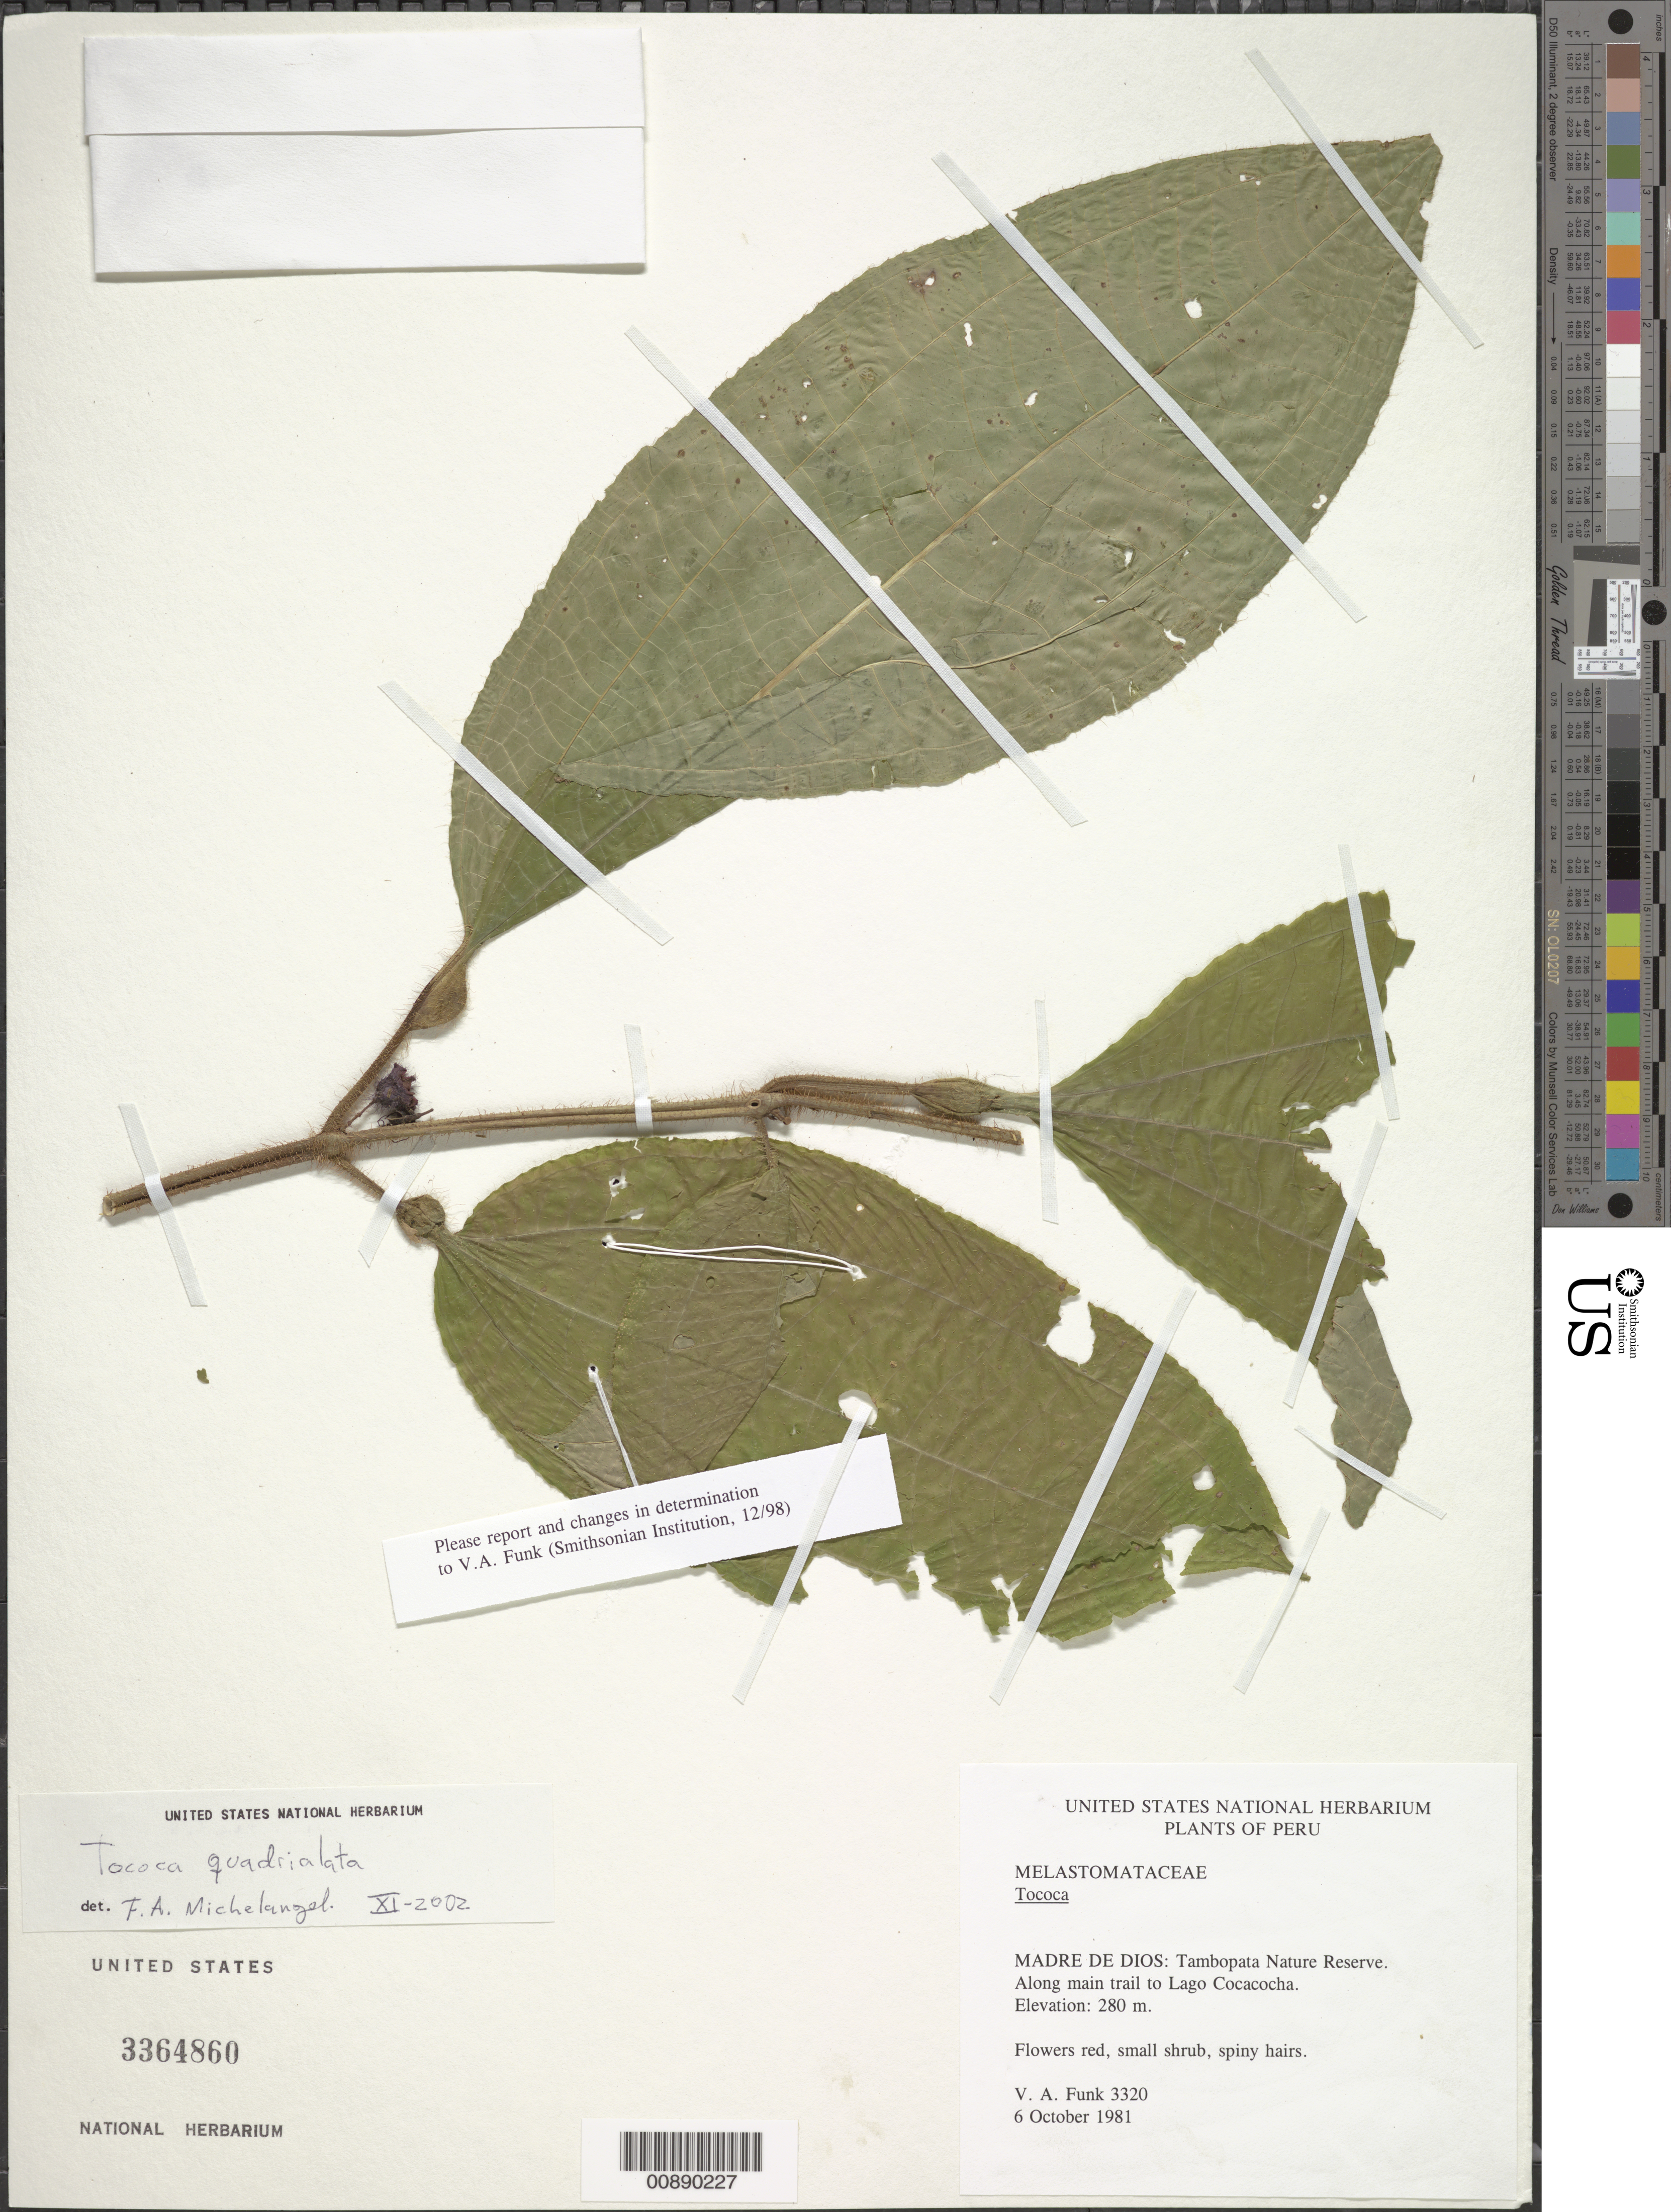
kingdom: Plantae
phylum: Tracheophyta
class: Magnoliopsida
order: Myrtales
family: Melastomataceae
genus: Tococa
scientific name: Tococa quadrialata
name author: (Naudin) J.F. Macbr.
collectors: V. Funk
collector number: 3320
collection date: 1981-10-06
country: Peru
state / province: Madre de Dios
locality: Tambopata Nature reserve. Along main trail to Lago Cocacocha.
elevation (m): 280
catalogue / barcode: US 3364860